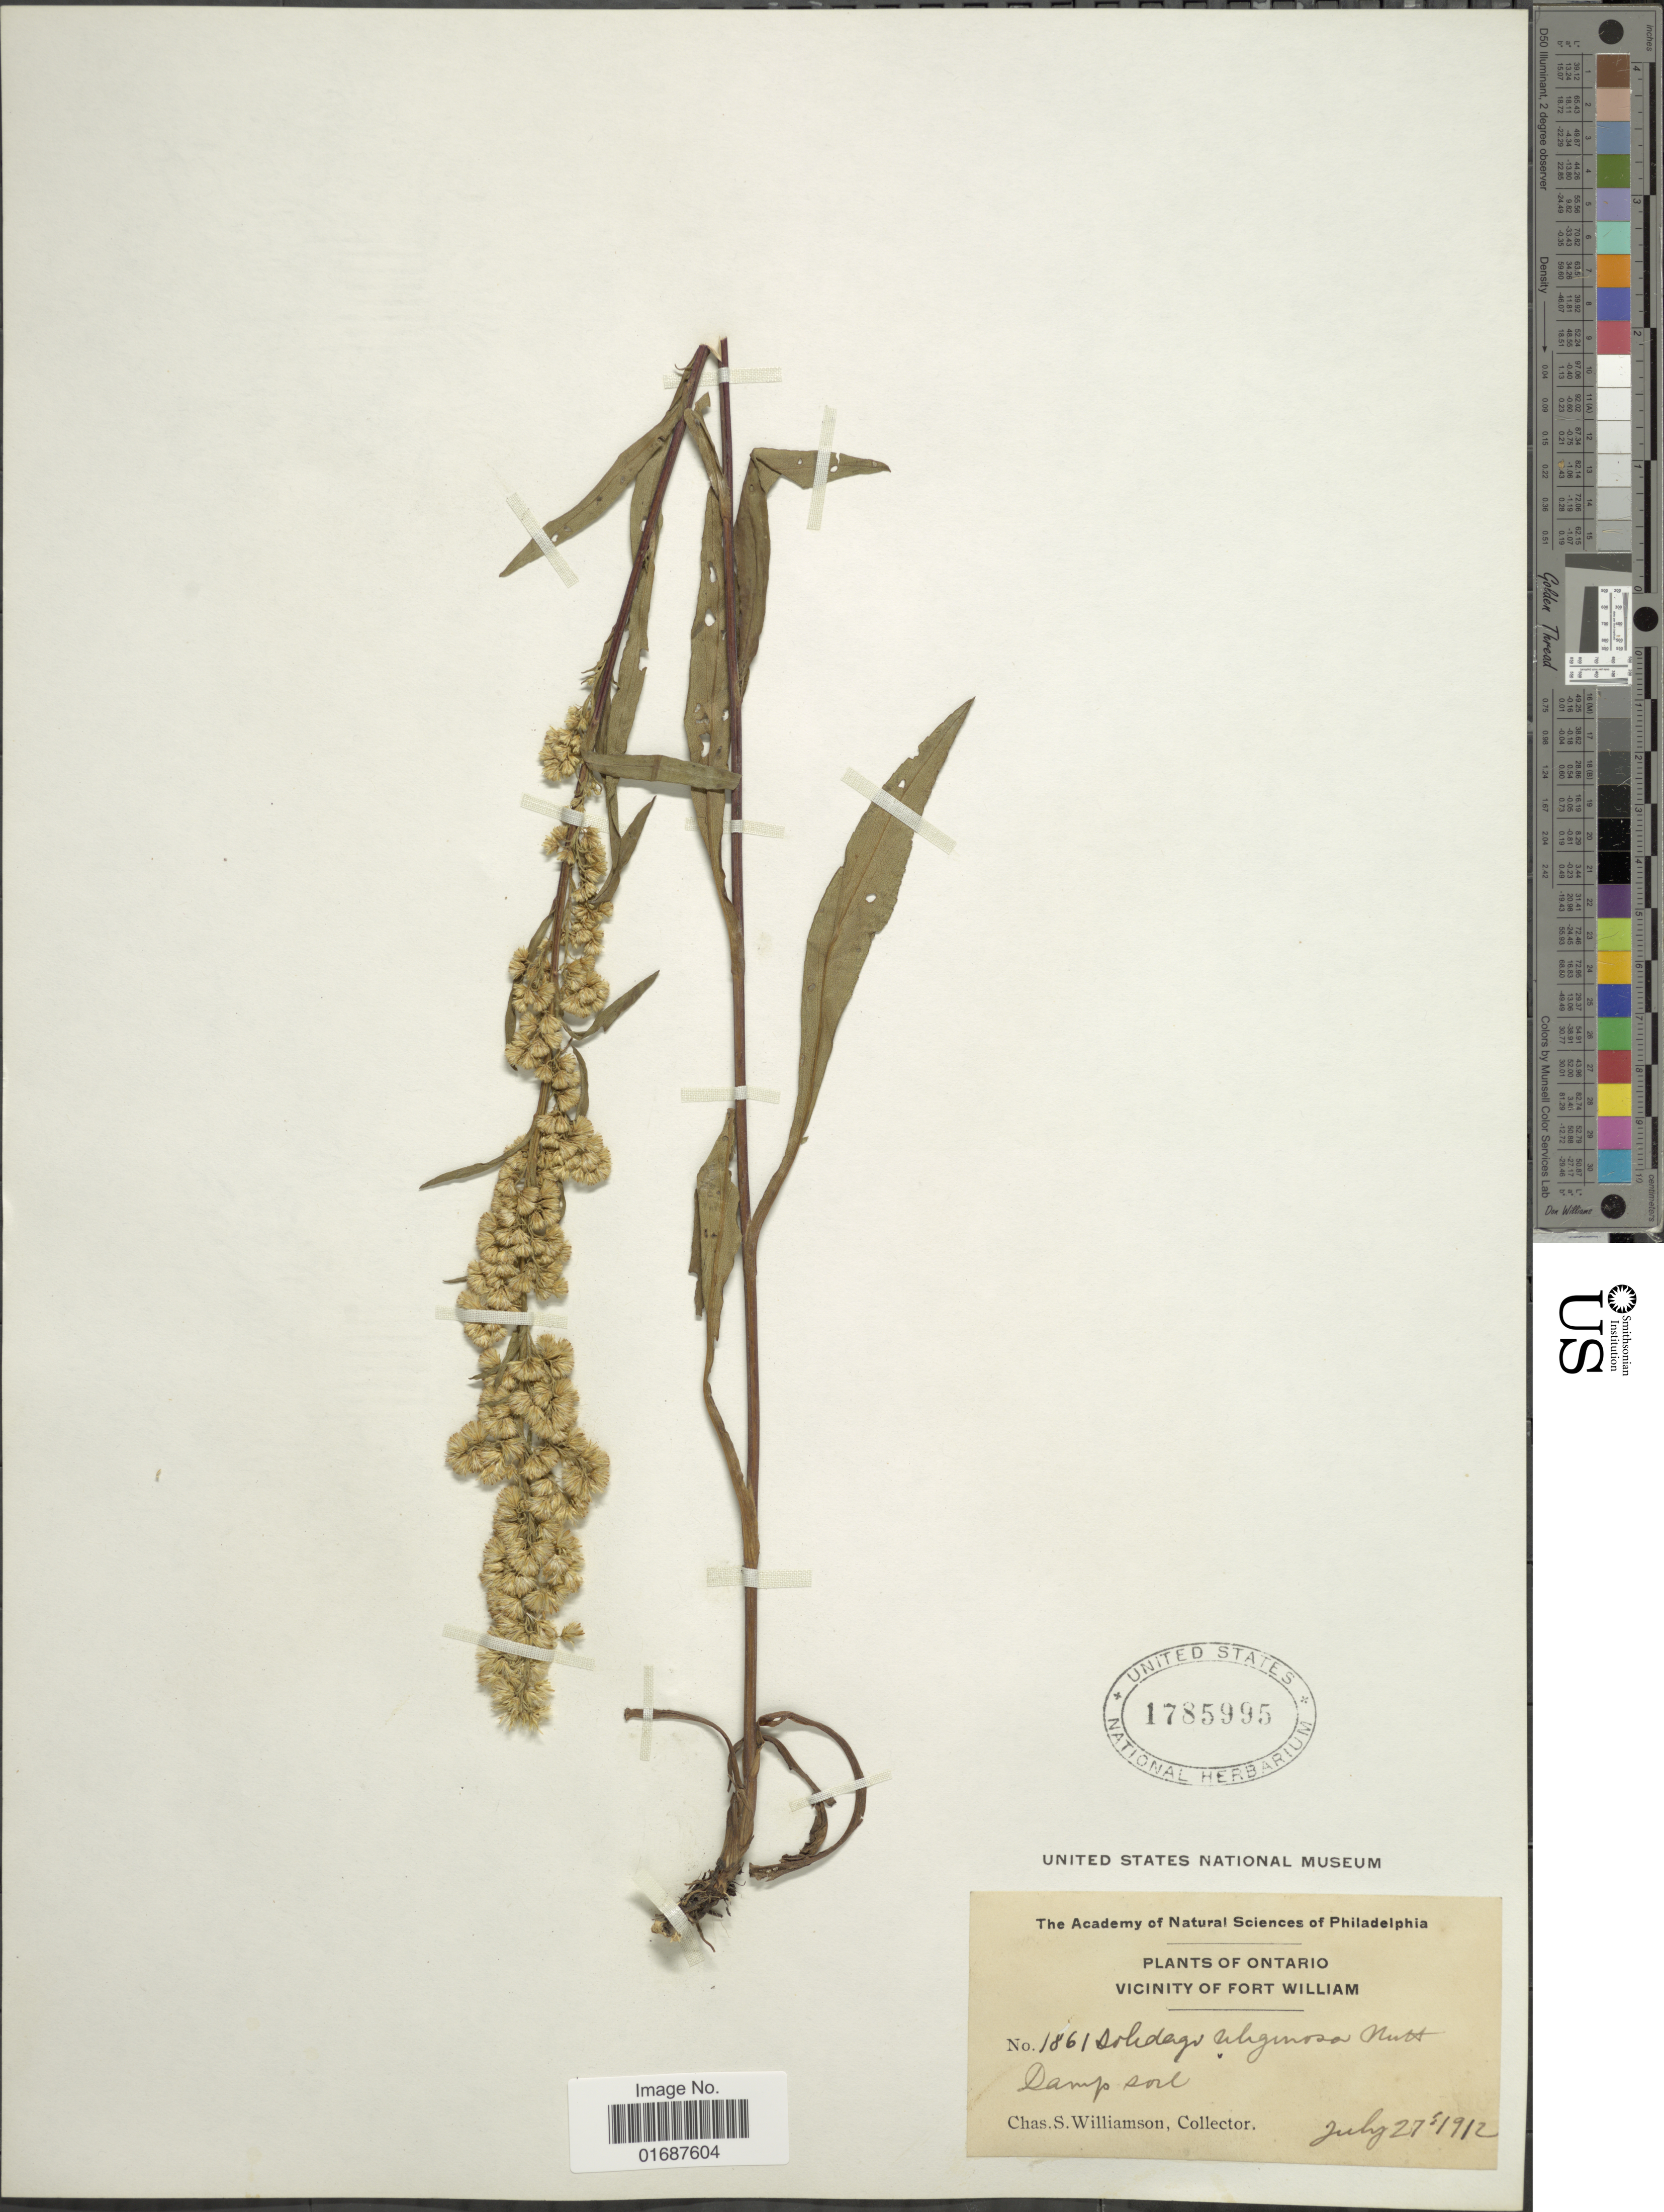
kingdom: Plantae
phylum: Tracheophyta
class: Magnoliopsida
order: Asterales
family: Asteraceae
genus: Solidago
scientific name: Solidago uliginosa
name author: Nutt.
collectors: C. Williamson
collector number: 1861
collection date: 1912-07-27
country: Canada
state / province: Ontario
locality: Vicinity of Fort William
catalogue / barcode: US 1785995